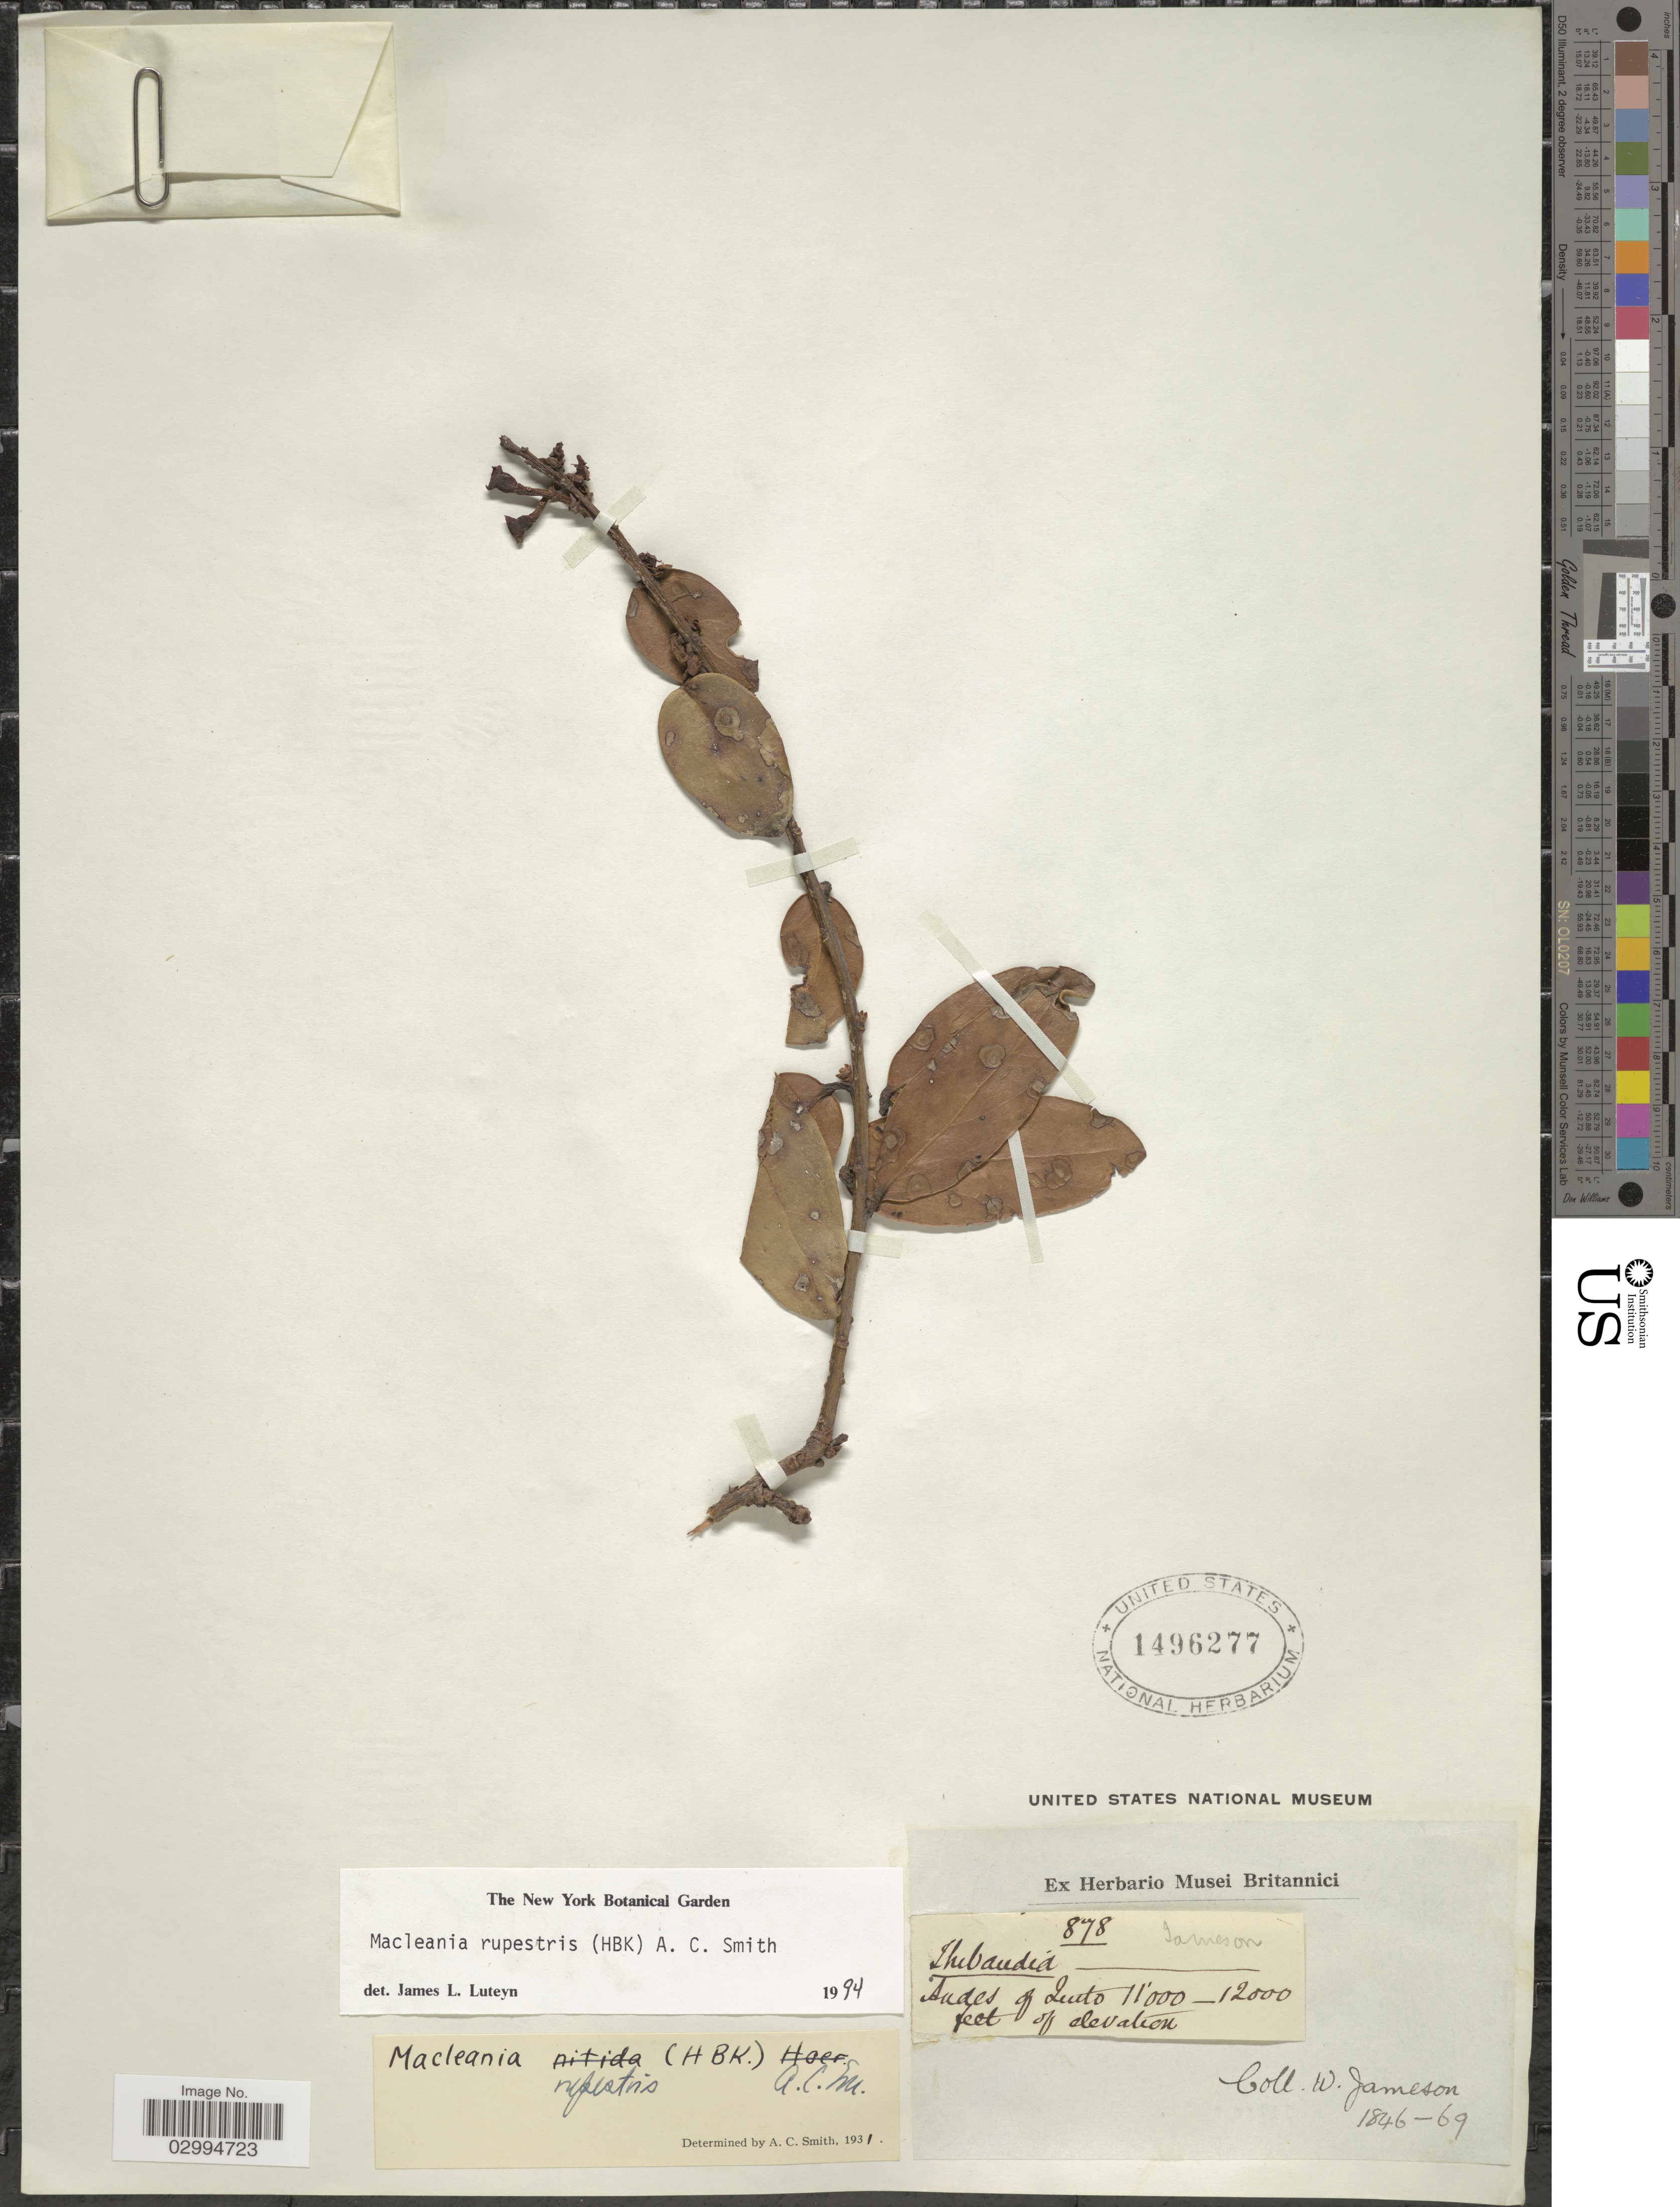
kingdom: Plantae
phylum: Tracheophyta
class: Magnoliopsida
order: Ericales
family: Ericaceae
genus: Macleania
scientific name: Macleania rupestris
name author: (Kunth) A.C. Sm.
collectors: W. Jameson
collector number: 878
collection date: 1846/1869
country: Ecuador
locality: Andes of Quito.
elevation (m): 3353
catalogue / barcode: US 1496277